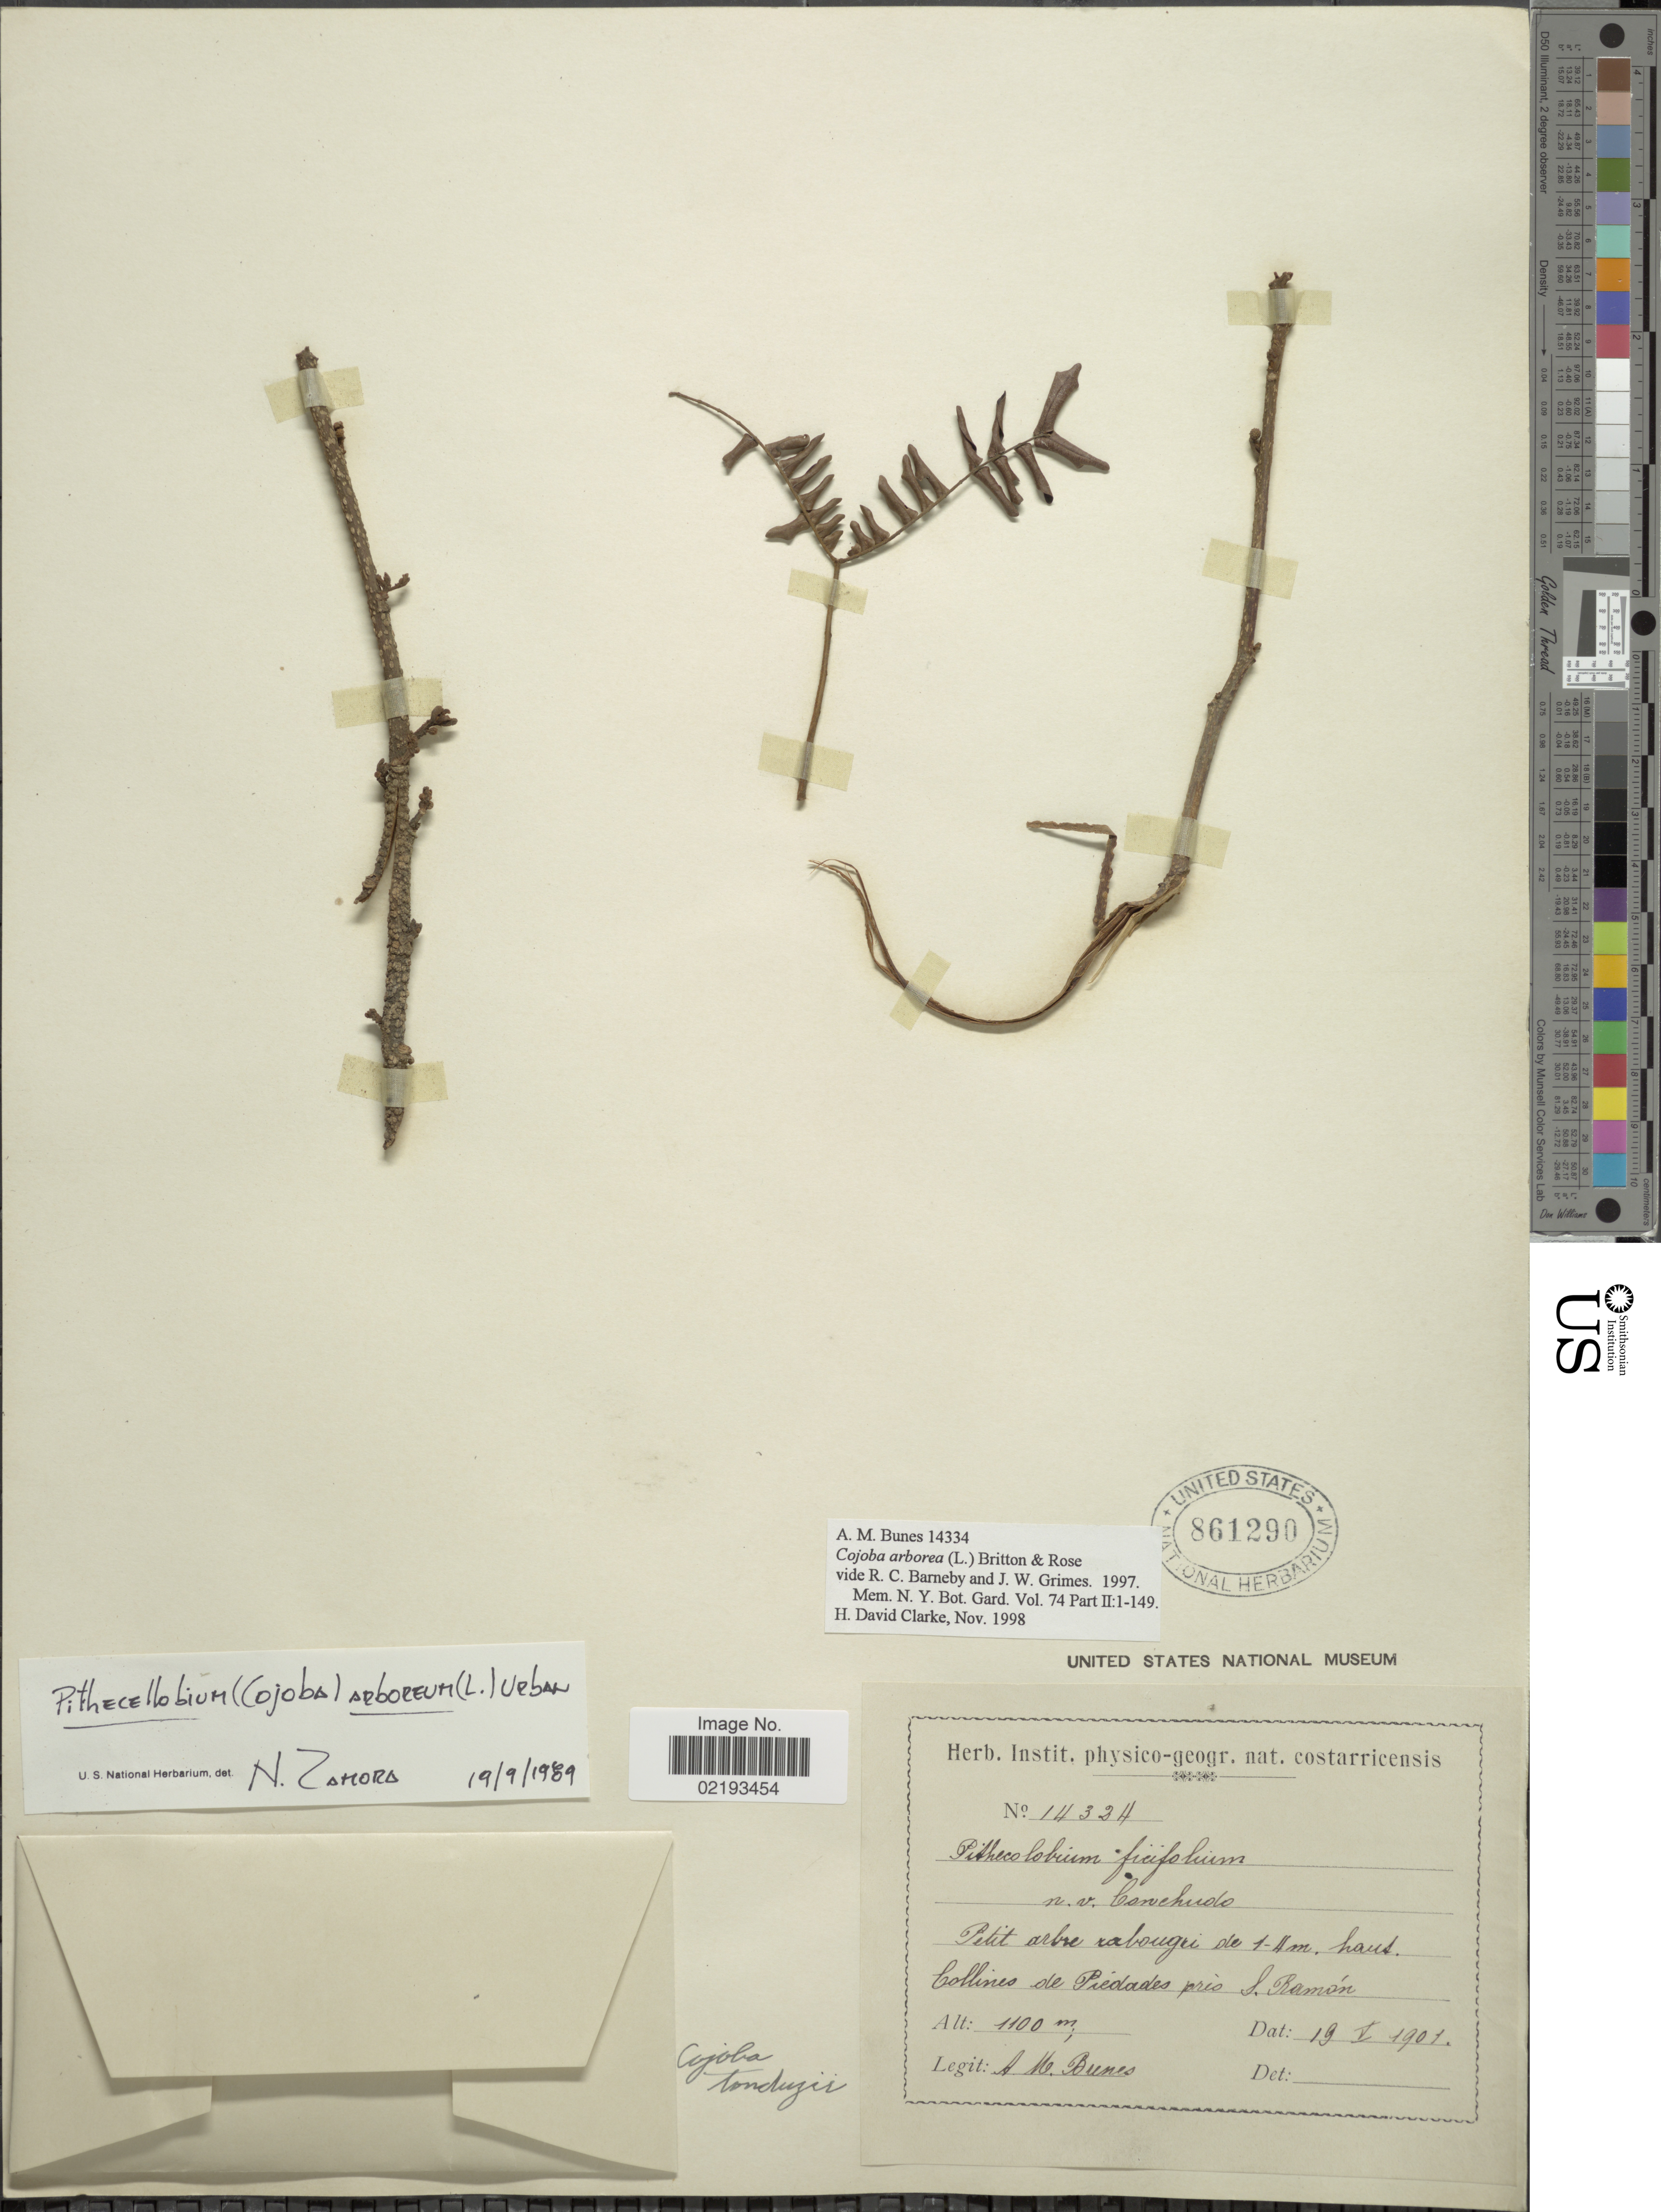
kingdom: Plantae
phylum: Tracheophyta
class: Magnoliopsida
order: Fabales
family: Fabaceae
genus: Cojoba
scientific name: Cojoba arborea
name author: (L.) Britton & Rose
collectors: A. Brenes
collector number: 14324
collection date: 1901-05-19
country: Costa Rica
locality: Petit arbre rabougui de 1-Am, haut Collines de Piedades pres S. Ramón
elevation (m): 1100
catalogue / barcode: US 861290